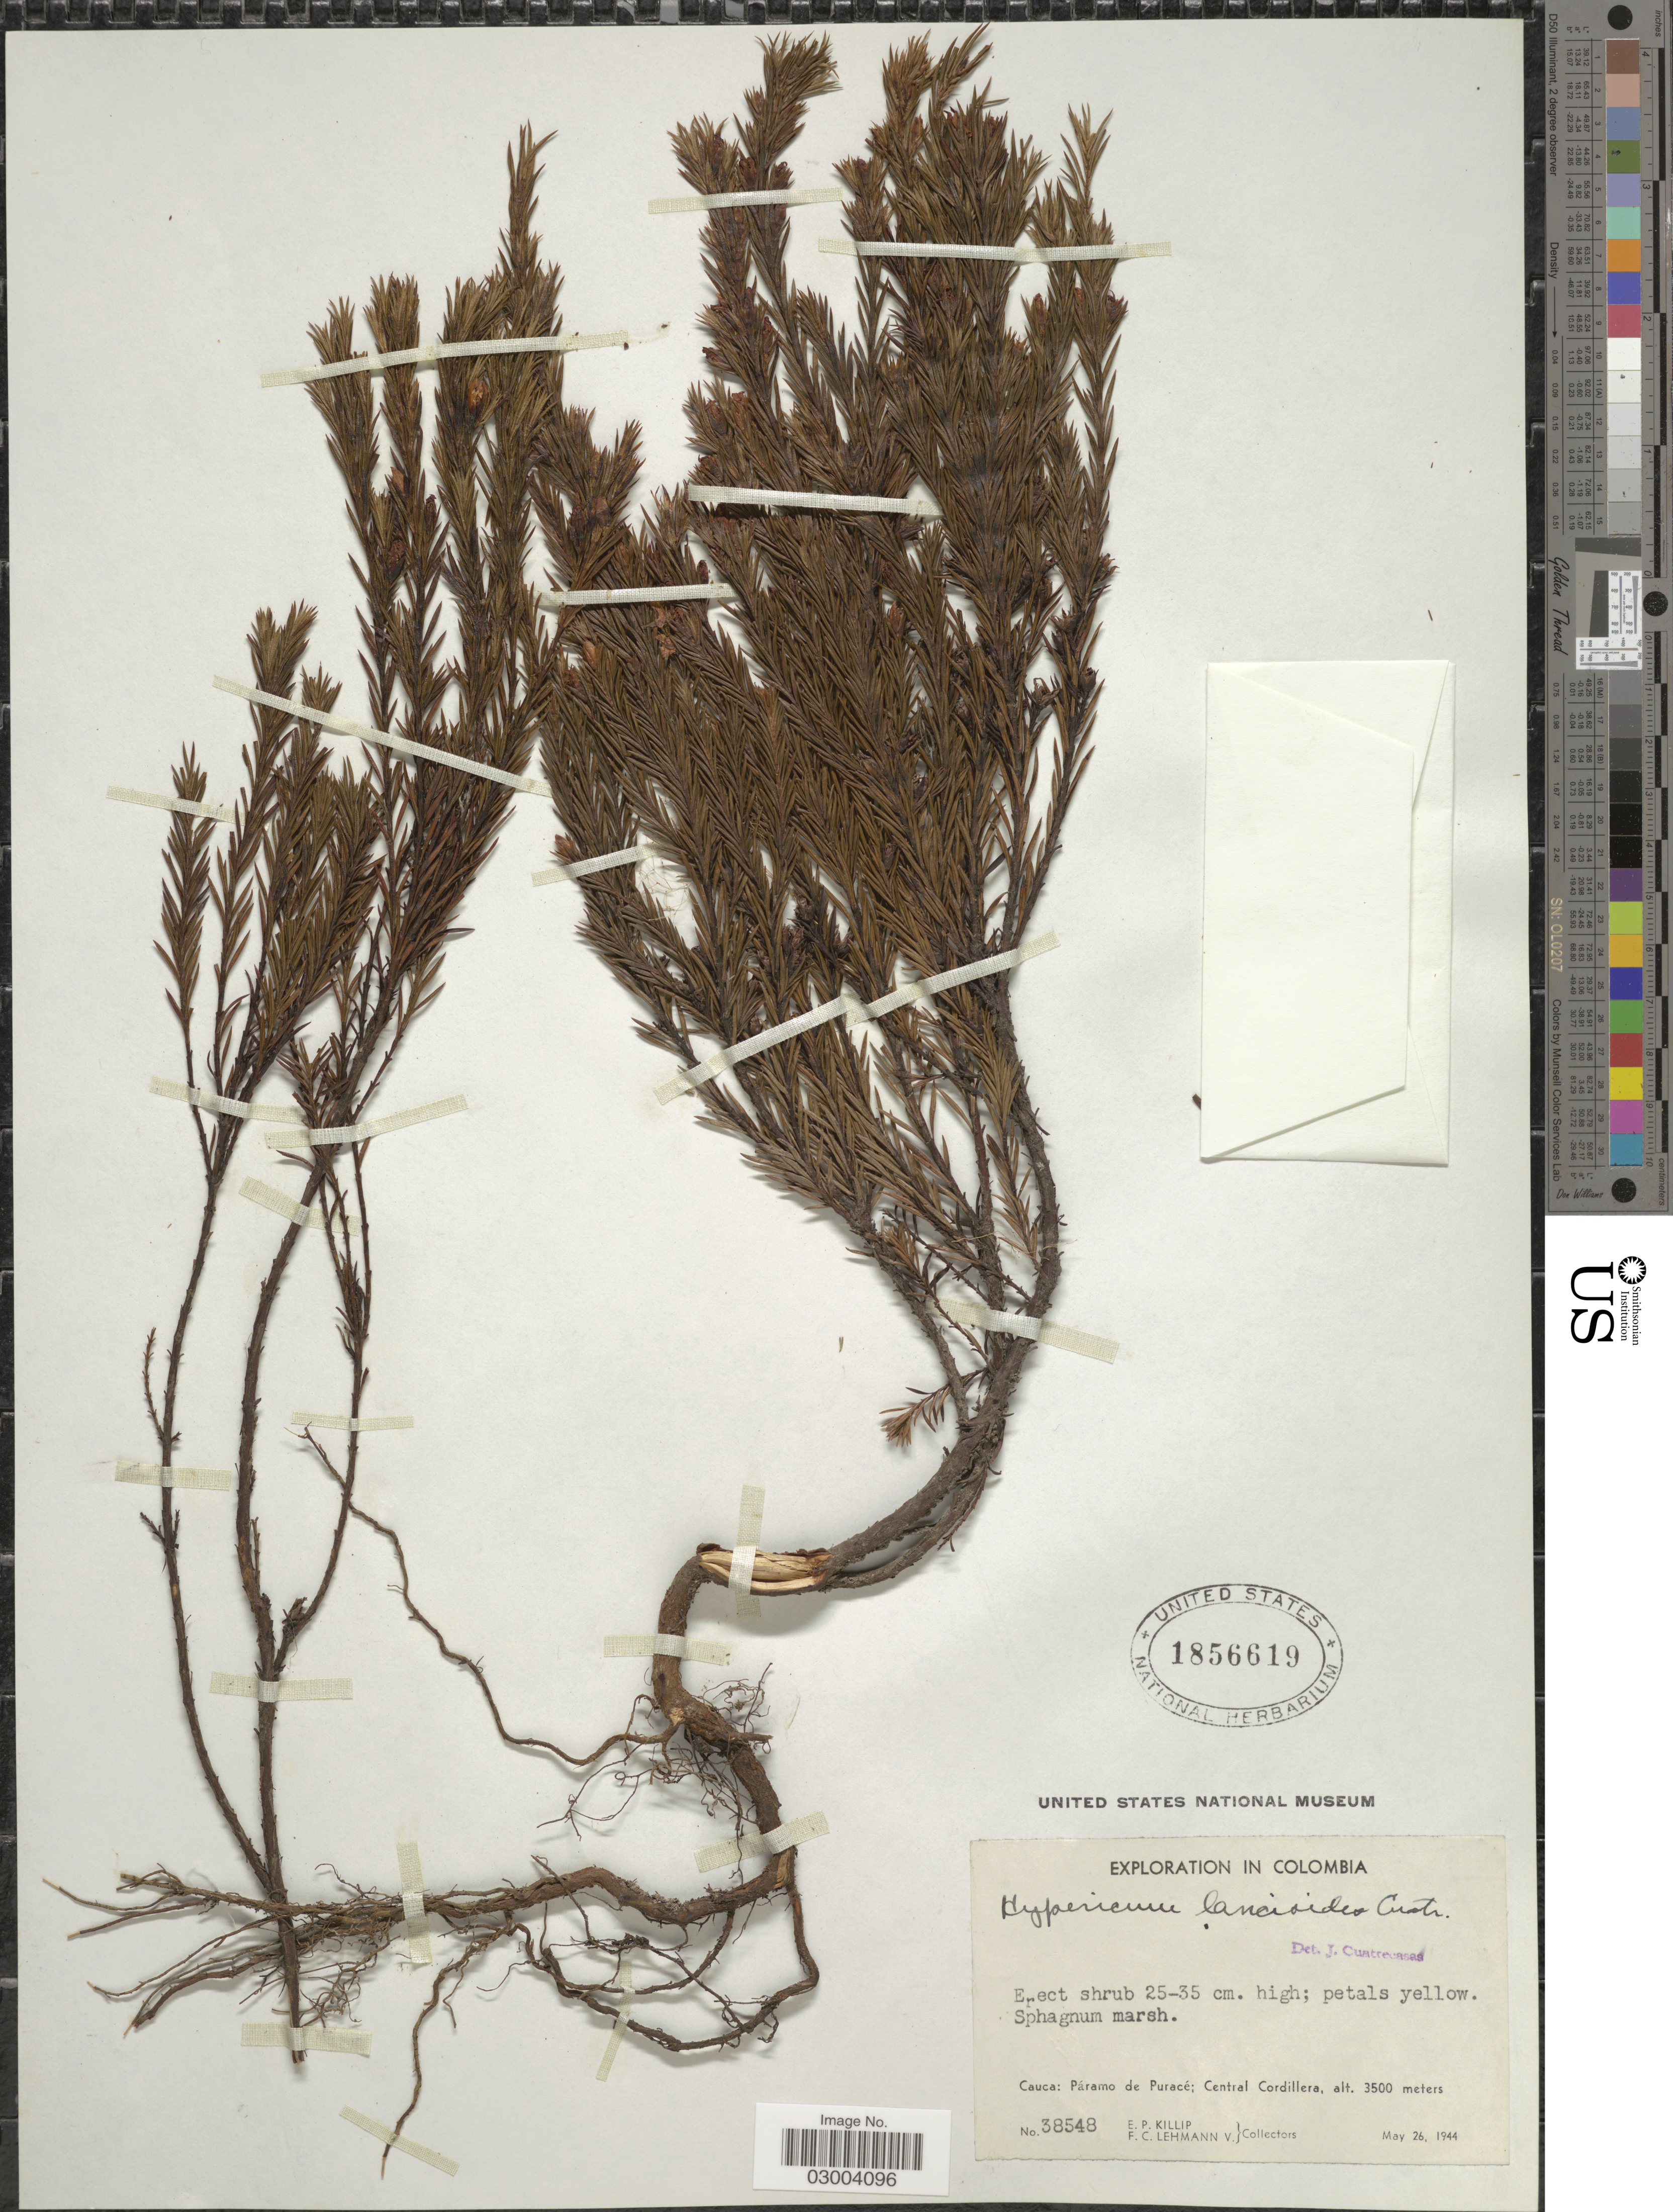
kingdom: Plantae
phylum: Tracheophyta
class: Magnoliopsida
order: Malpighiales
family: Hypericaceae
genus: Hypericum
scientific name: Hypericum pseudobrathys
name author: Turcz.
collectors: E. P. Killip & F. Lehmann v.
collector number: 38548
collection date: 1944-05-26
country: Colombia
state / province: Cauca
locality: Páramo de Puracé: Central Cordillera.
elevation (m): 3500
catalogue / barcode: US 1856619